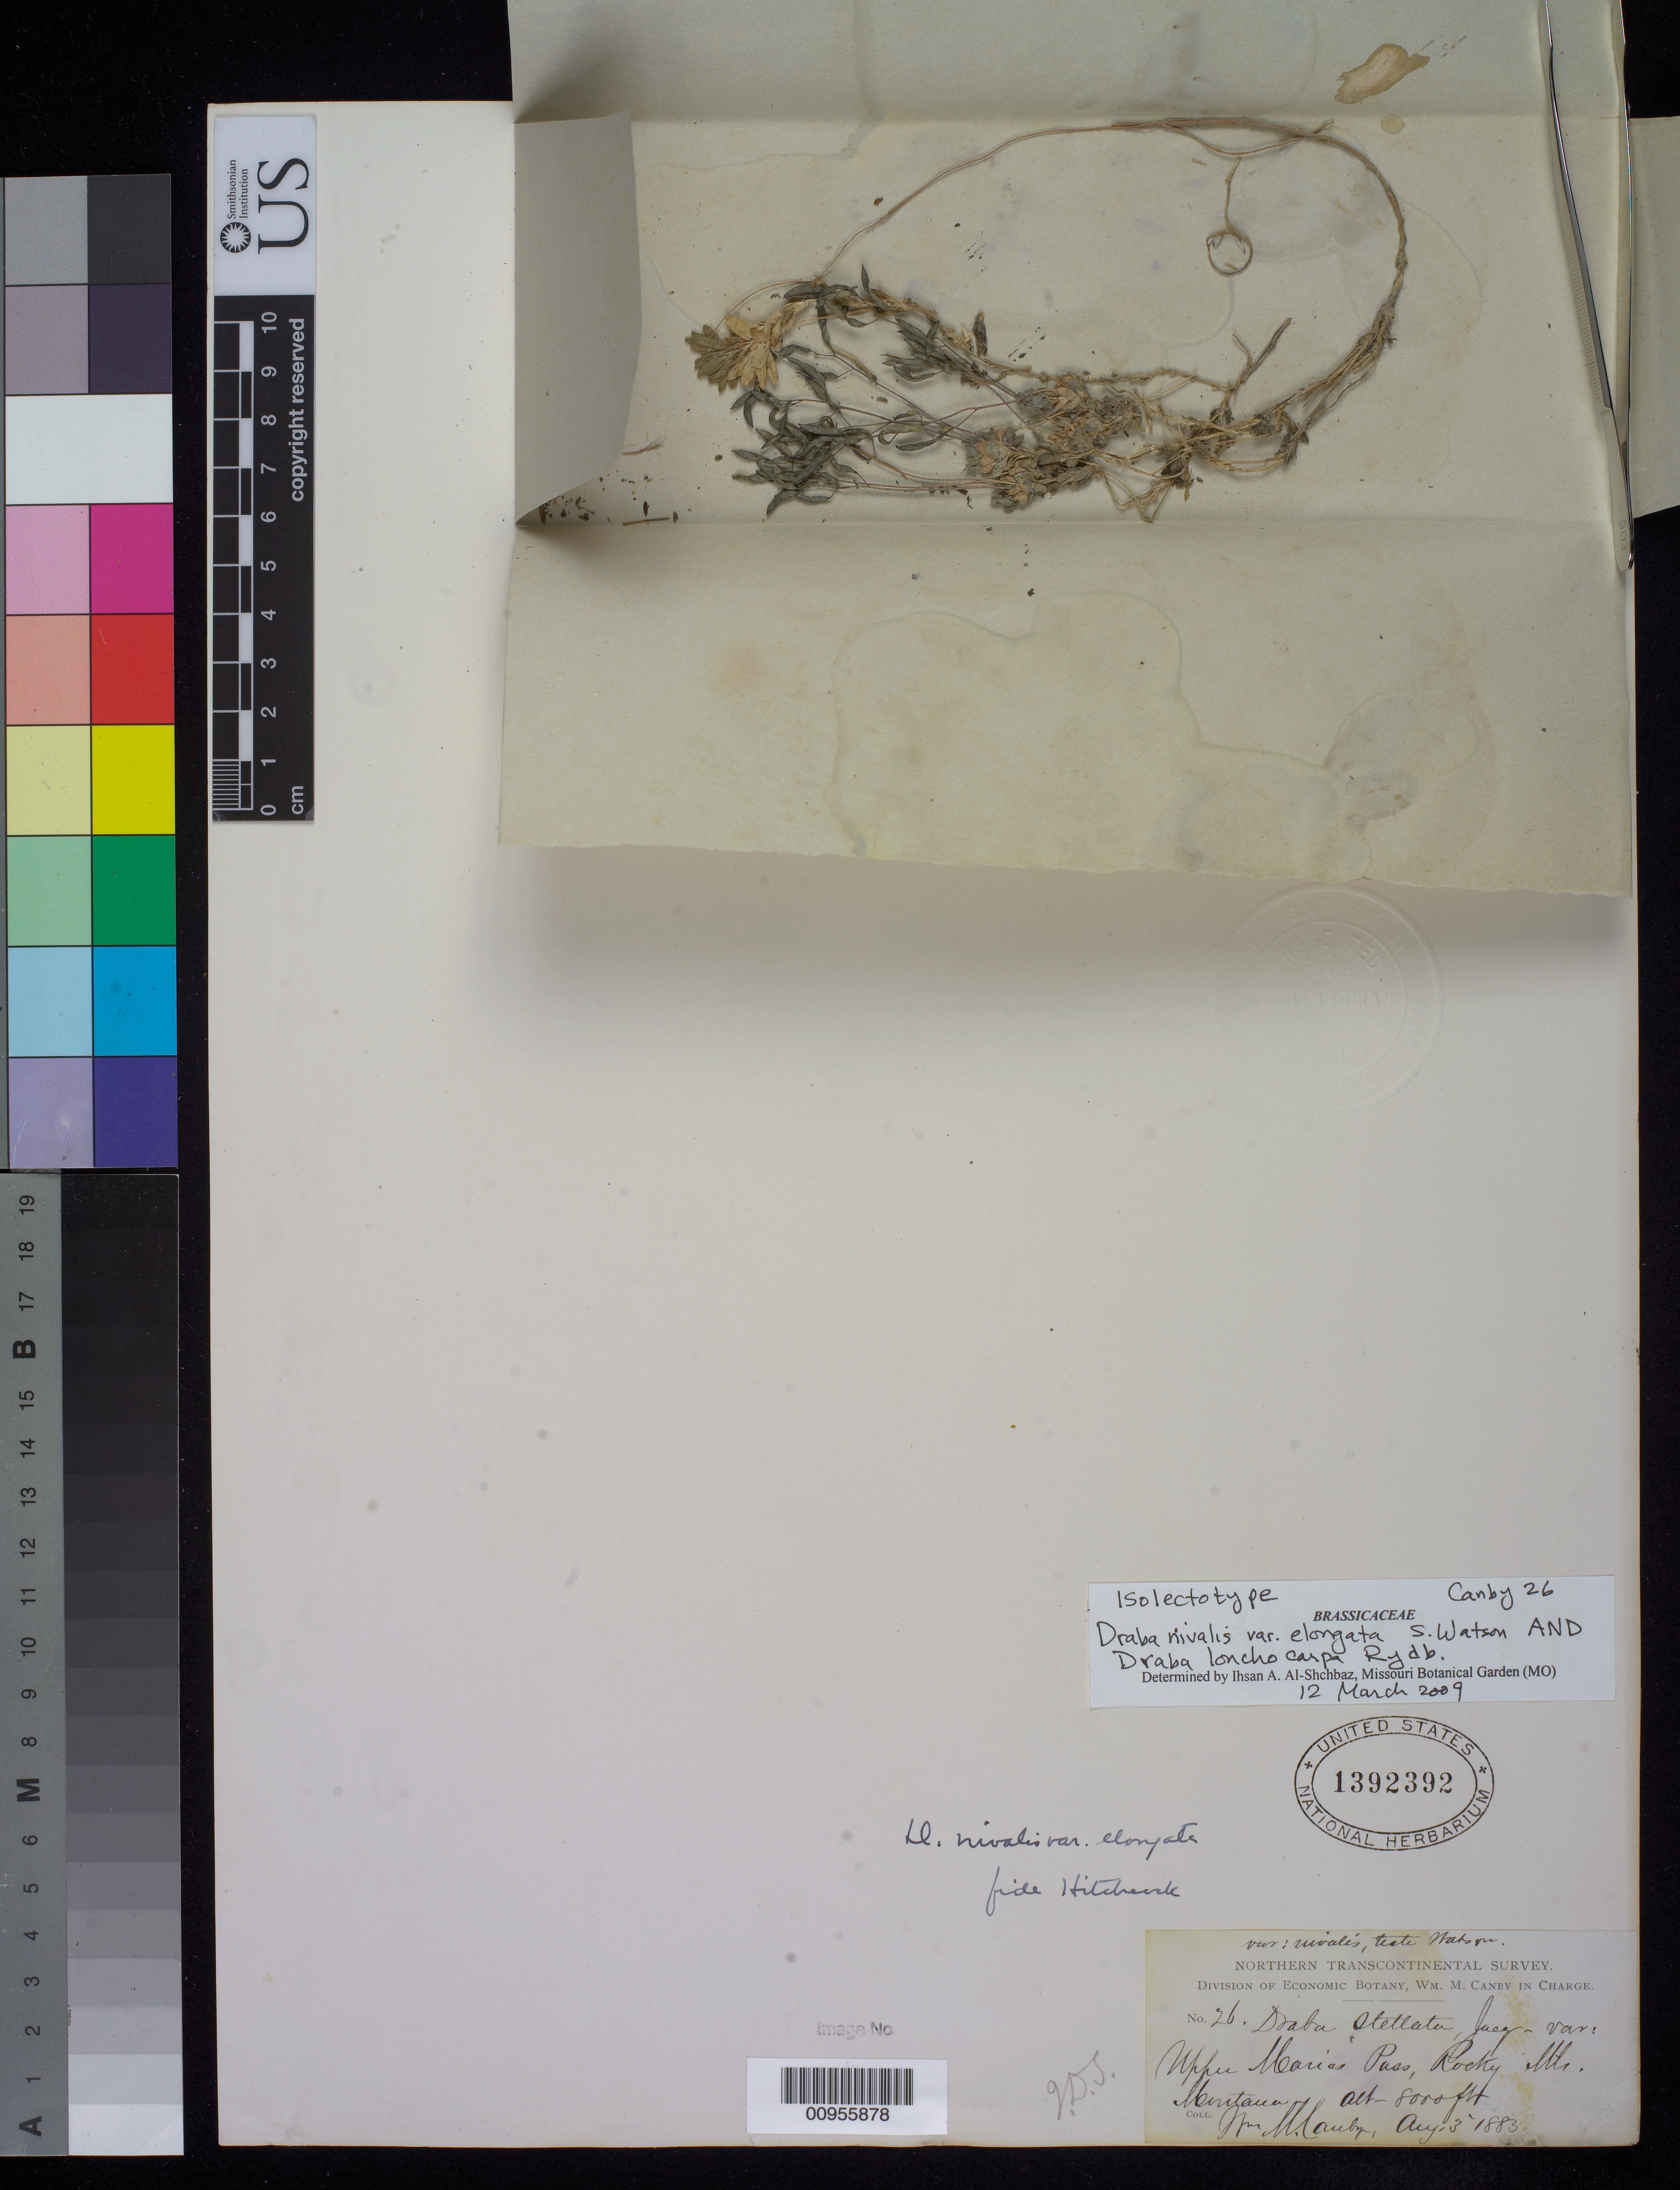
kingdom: Plantae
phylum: Tracheophyta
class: Magnoliopsida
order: Brassicales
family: Brassicaceae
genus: Draba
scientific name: Draba nivalis var. elongata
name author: S. Watson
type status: Isosyntype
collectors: W. M. Canby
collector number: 26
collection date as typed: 03 Aug 1883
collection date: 1883-08-03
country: United States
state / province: Montana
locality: Upper Marias Pass, Rocky Mts. Montana.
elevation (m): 2438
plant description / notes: Also a type of Draba lonchocarpa Rydb.; Replacement name for Draba nivalis var. elongata S. Watson (1888), non D. elongata Host (1831).; Also a type of Draba nivalis var. elongata S. Watson.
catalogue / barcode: US 1392392